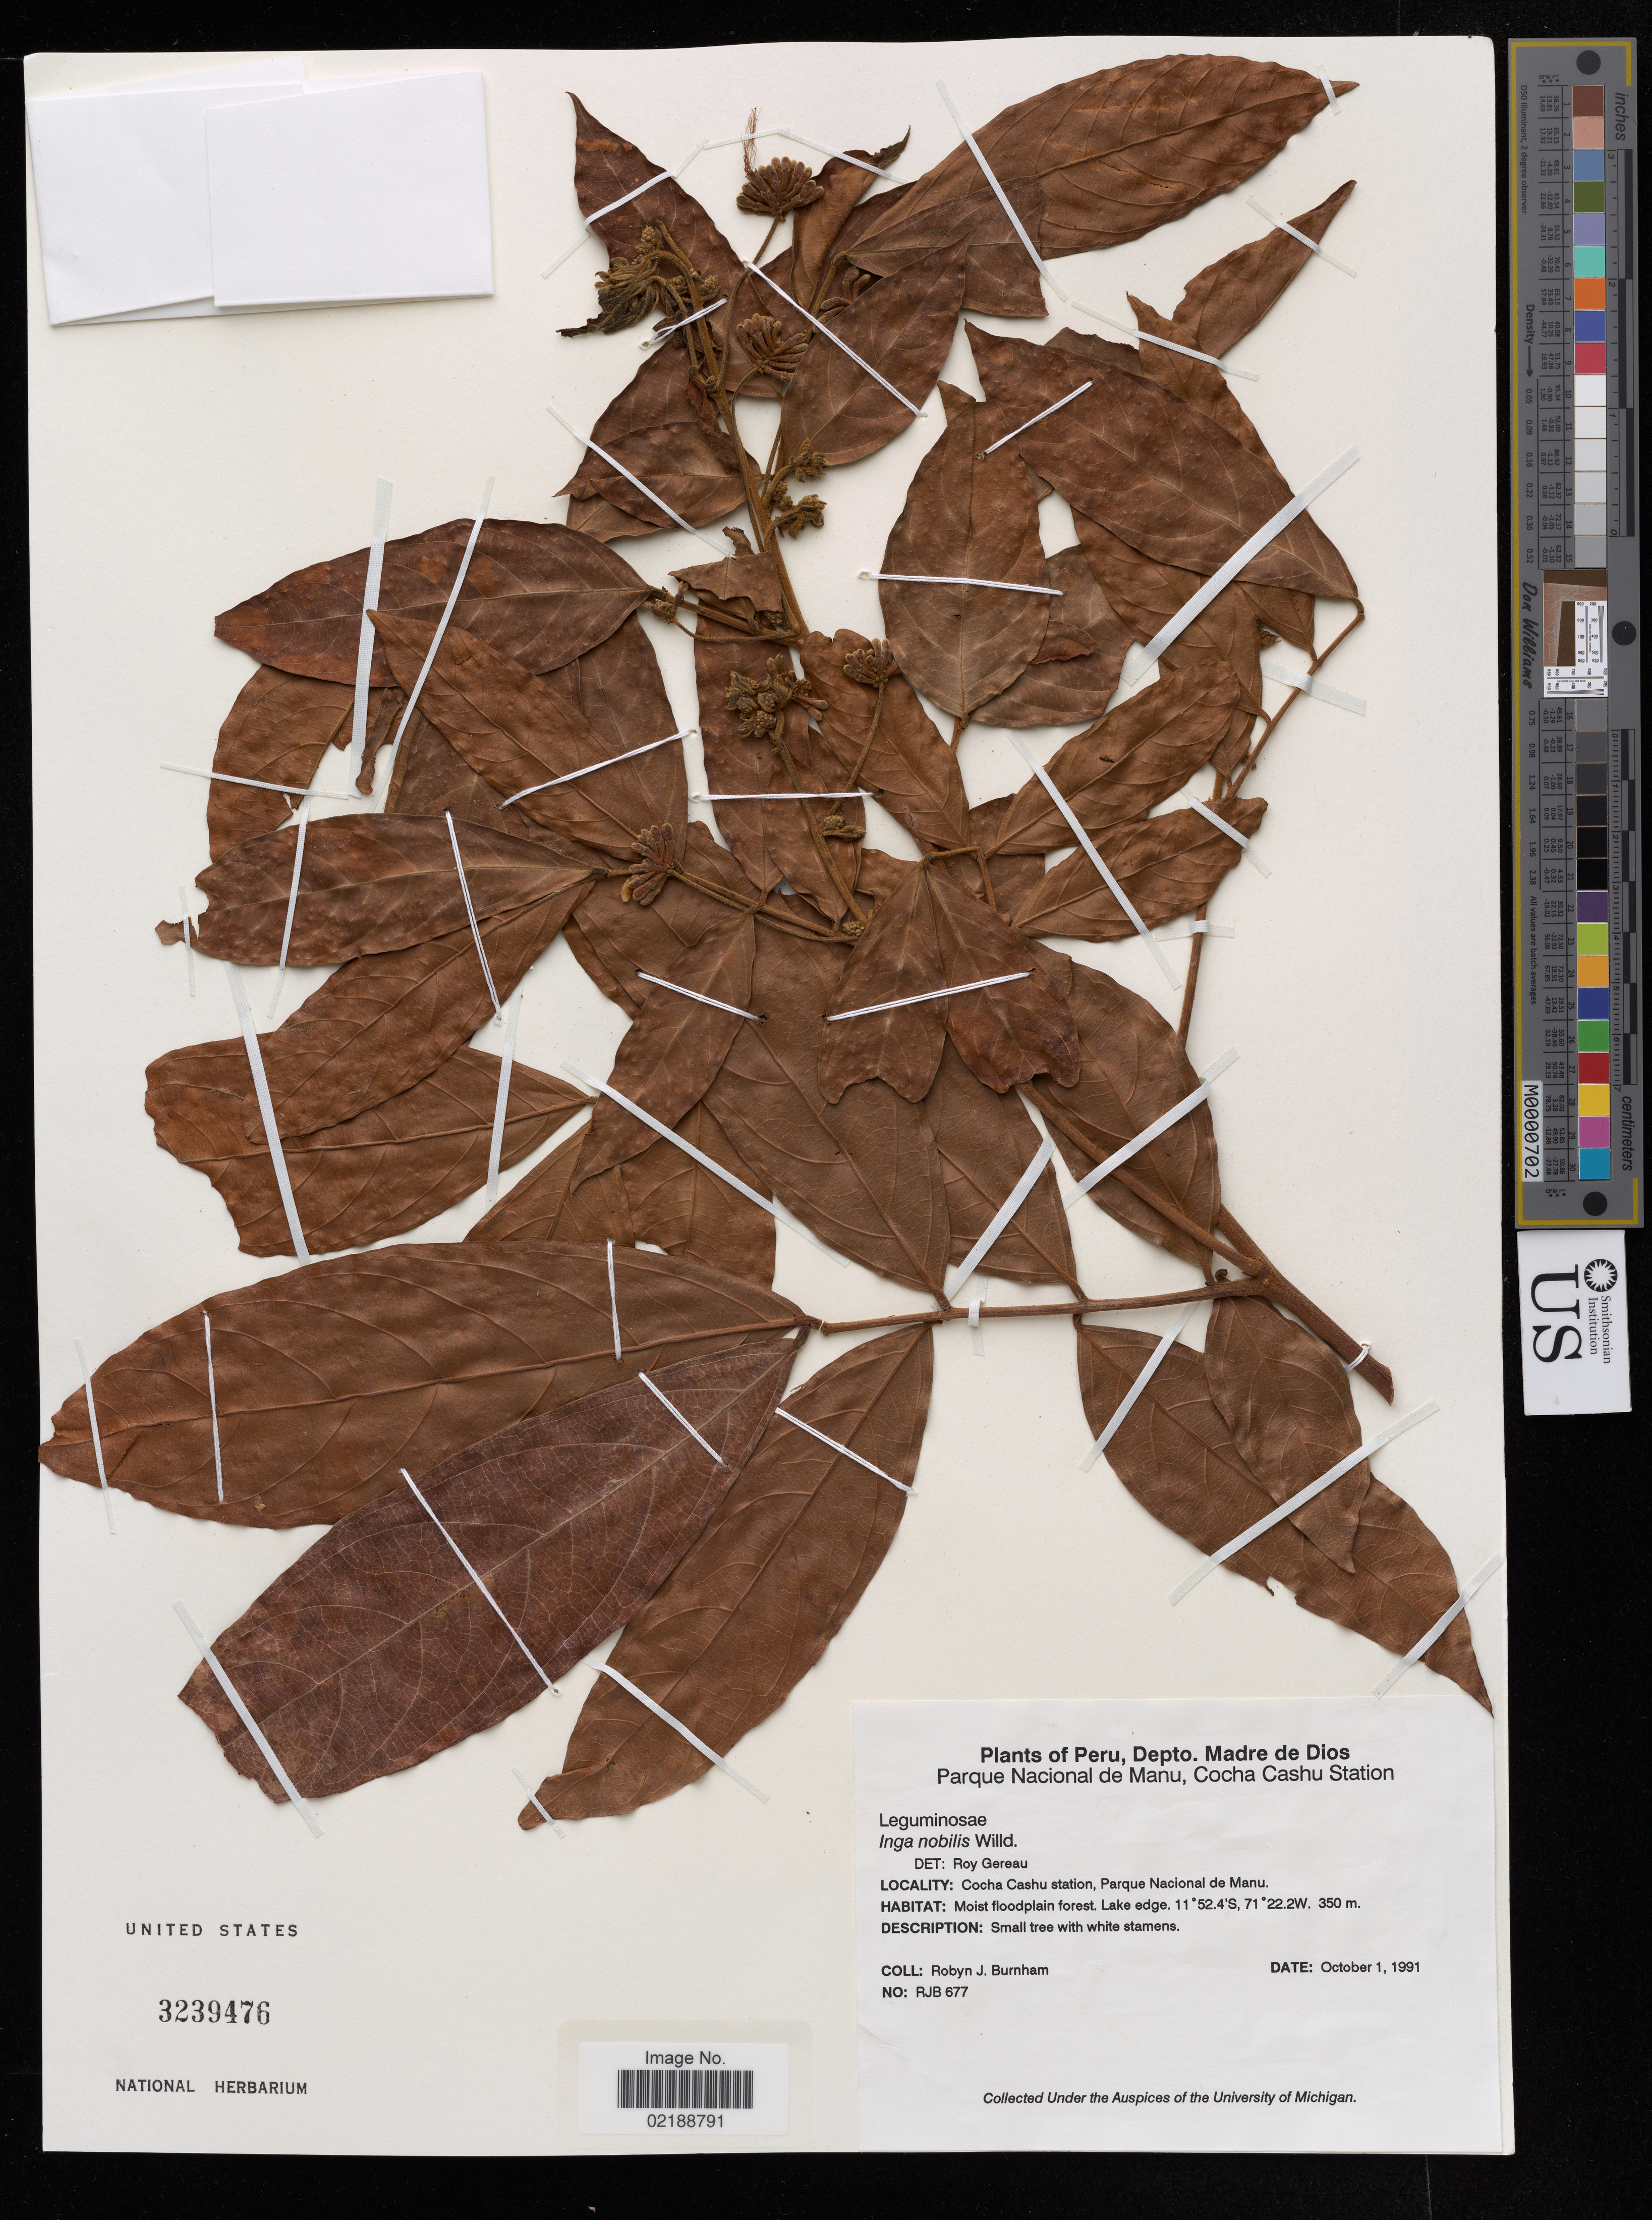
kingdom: Plantae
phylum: Tracheophyta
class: Magnoliopsida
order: Fabales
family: Fabaceae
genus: Inga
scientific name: Inga nobilis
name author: Willd.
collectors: R. J. Burnham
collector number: RJB 677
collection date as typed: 01 Oct 1991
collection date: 1991-10-01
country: Peru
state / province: Madre de Dios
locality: Cocha cashu station, parque nacional de manu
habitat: Moist floodplain forest, Lake edge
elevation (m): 350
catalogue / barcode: US 3239476